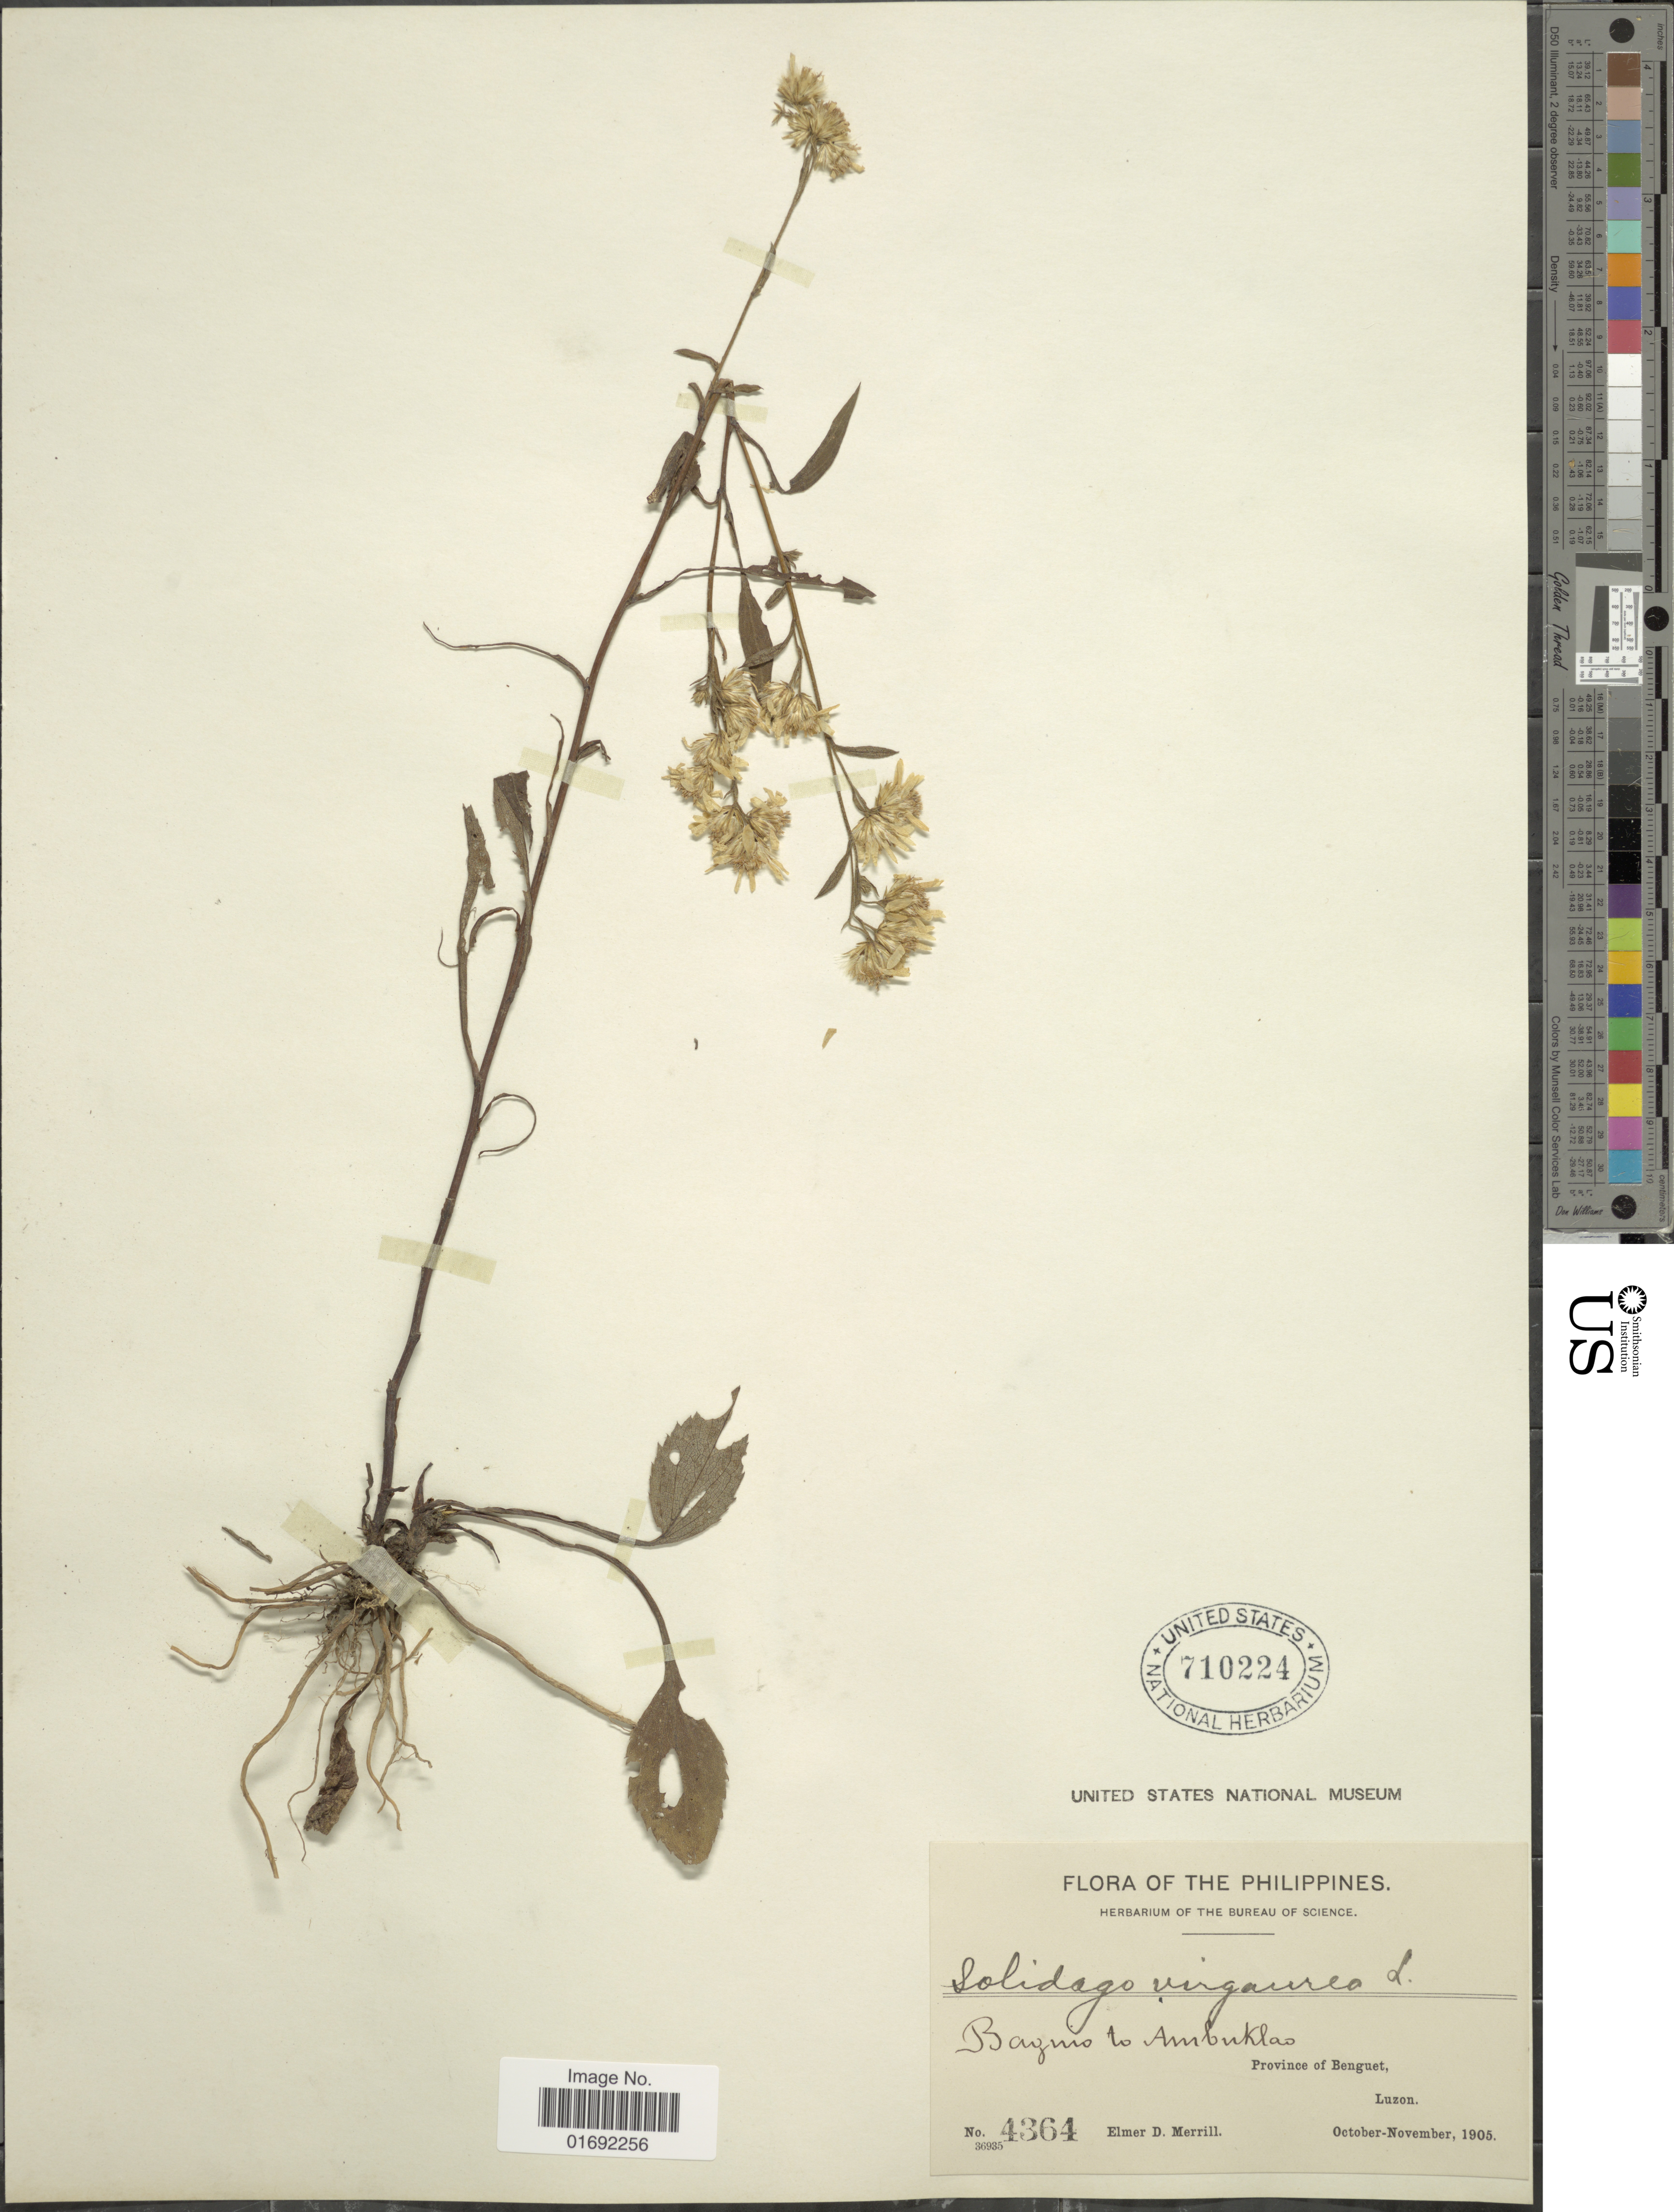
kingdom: Plantae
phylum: Tracheophyta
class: Magnoliopsida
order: Asterales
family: Asteraceae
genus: Solidago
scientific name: Solidago virgaurea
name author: L.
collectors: E. D. Merrill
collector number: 4364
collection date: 1905-10/1905-11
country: Philippines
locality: Baguio to Ambuklao, Province of Benguet, Luzon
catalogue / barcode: US 710224